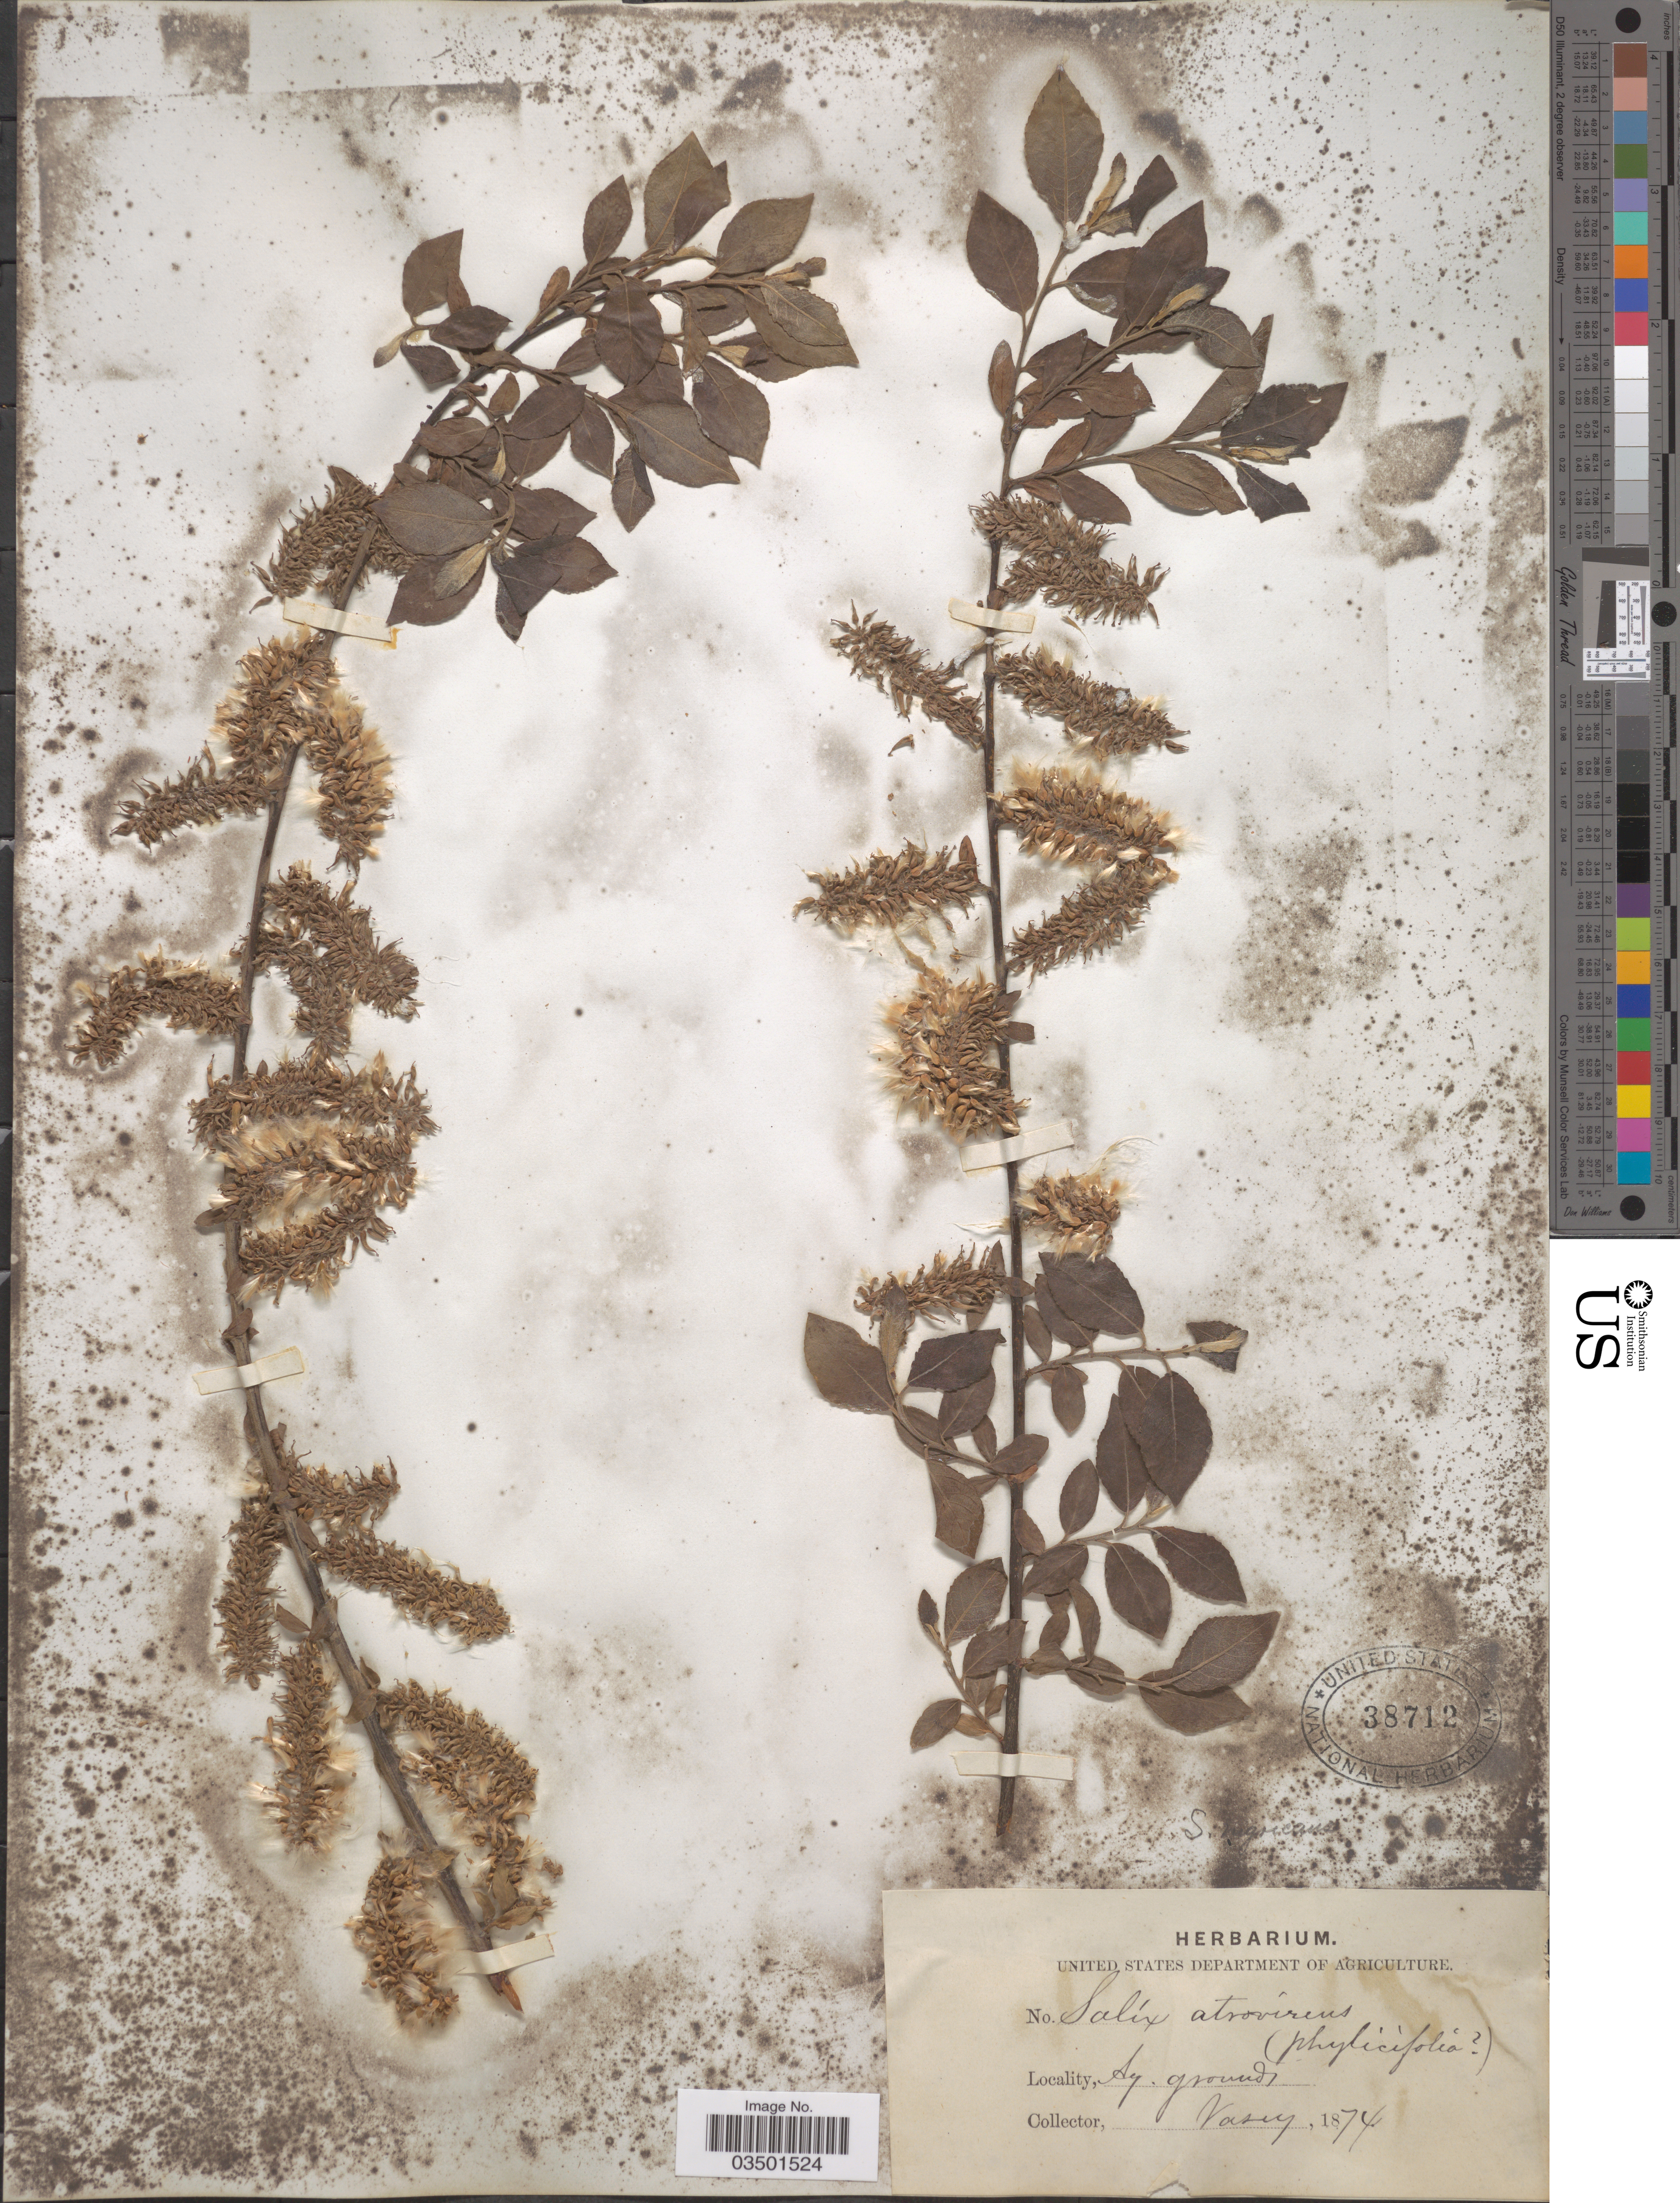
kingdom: Plantae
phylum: Tracheophyta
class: Magnoliopsida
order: Malpighiales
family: Salicaceae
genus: Salix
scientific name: Salix nigricans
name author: Sm.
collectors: Vasey, --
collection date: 1874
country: United States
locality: Ag. grounds.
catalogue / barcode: US 38712